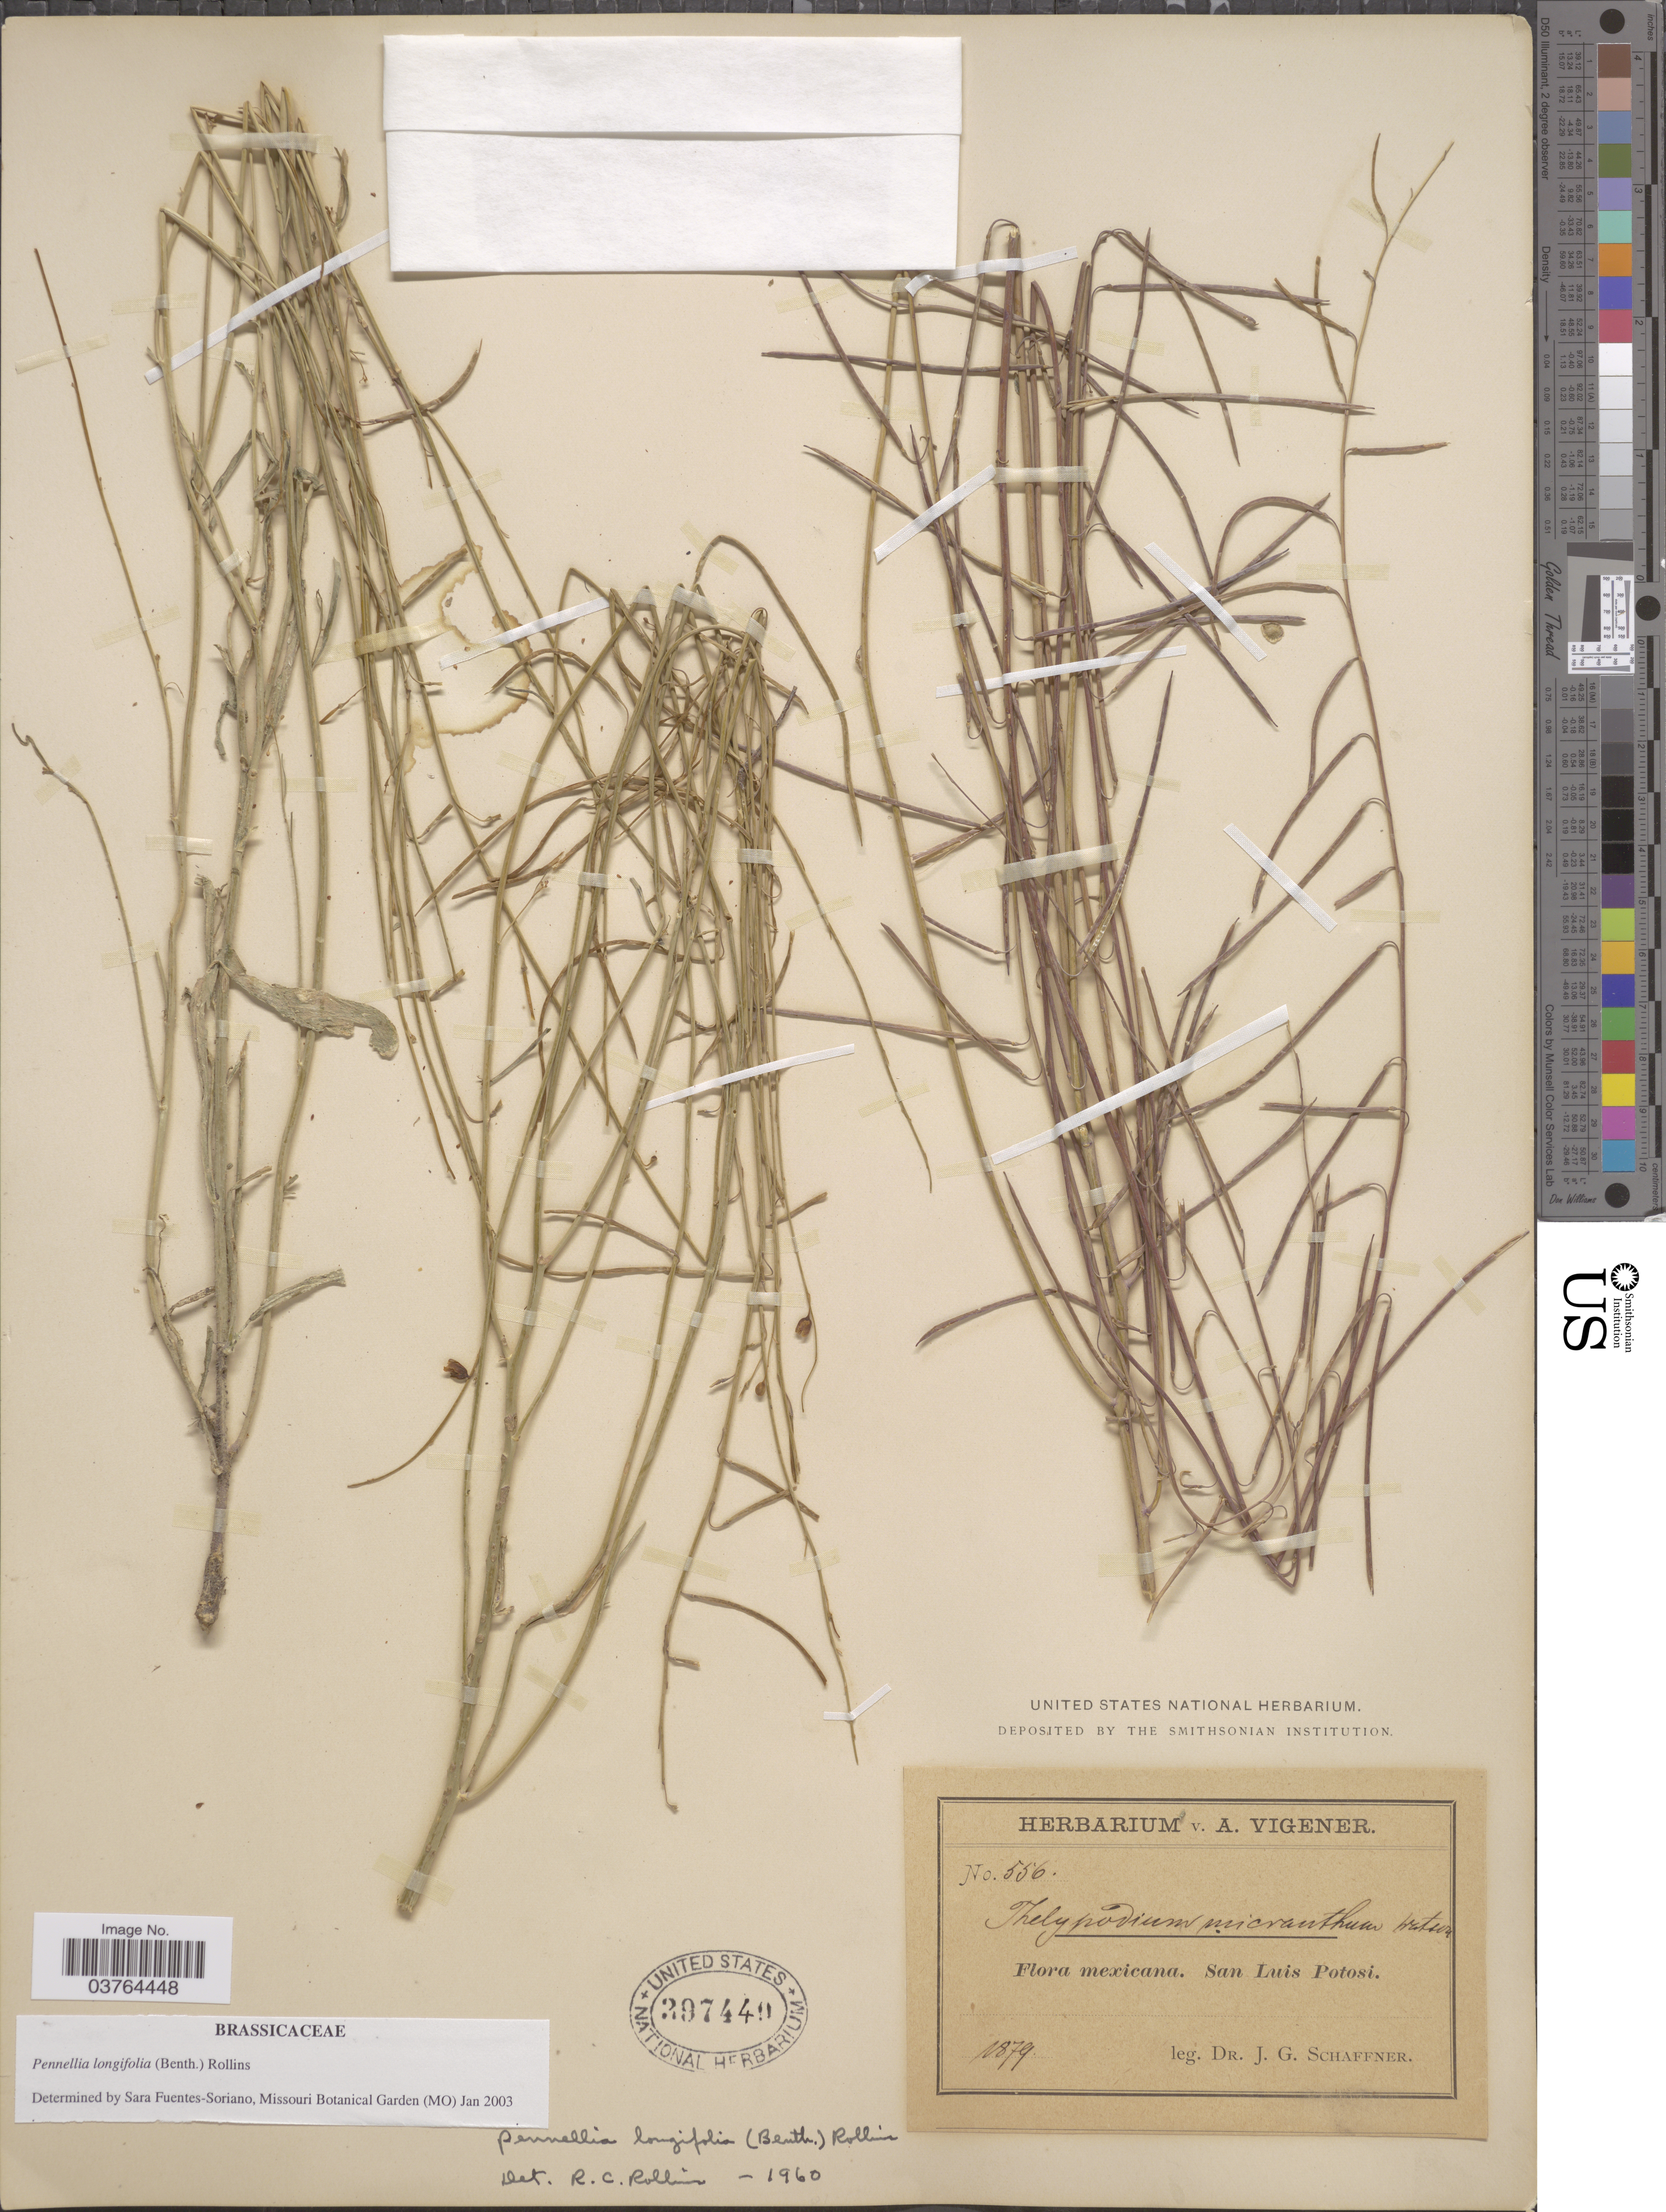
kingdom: Plantae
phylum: Tracheophyta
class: Magnoliopsida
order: Brassicales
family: Brassicaceae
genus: Pennellia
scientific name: Pennellia longifolia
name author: (Benth.) Rollins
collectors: J. G. Schaffner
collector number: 556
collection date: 1879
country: Mexico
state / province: San Luis Potosí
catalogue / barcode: US 397440